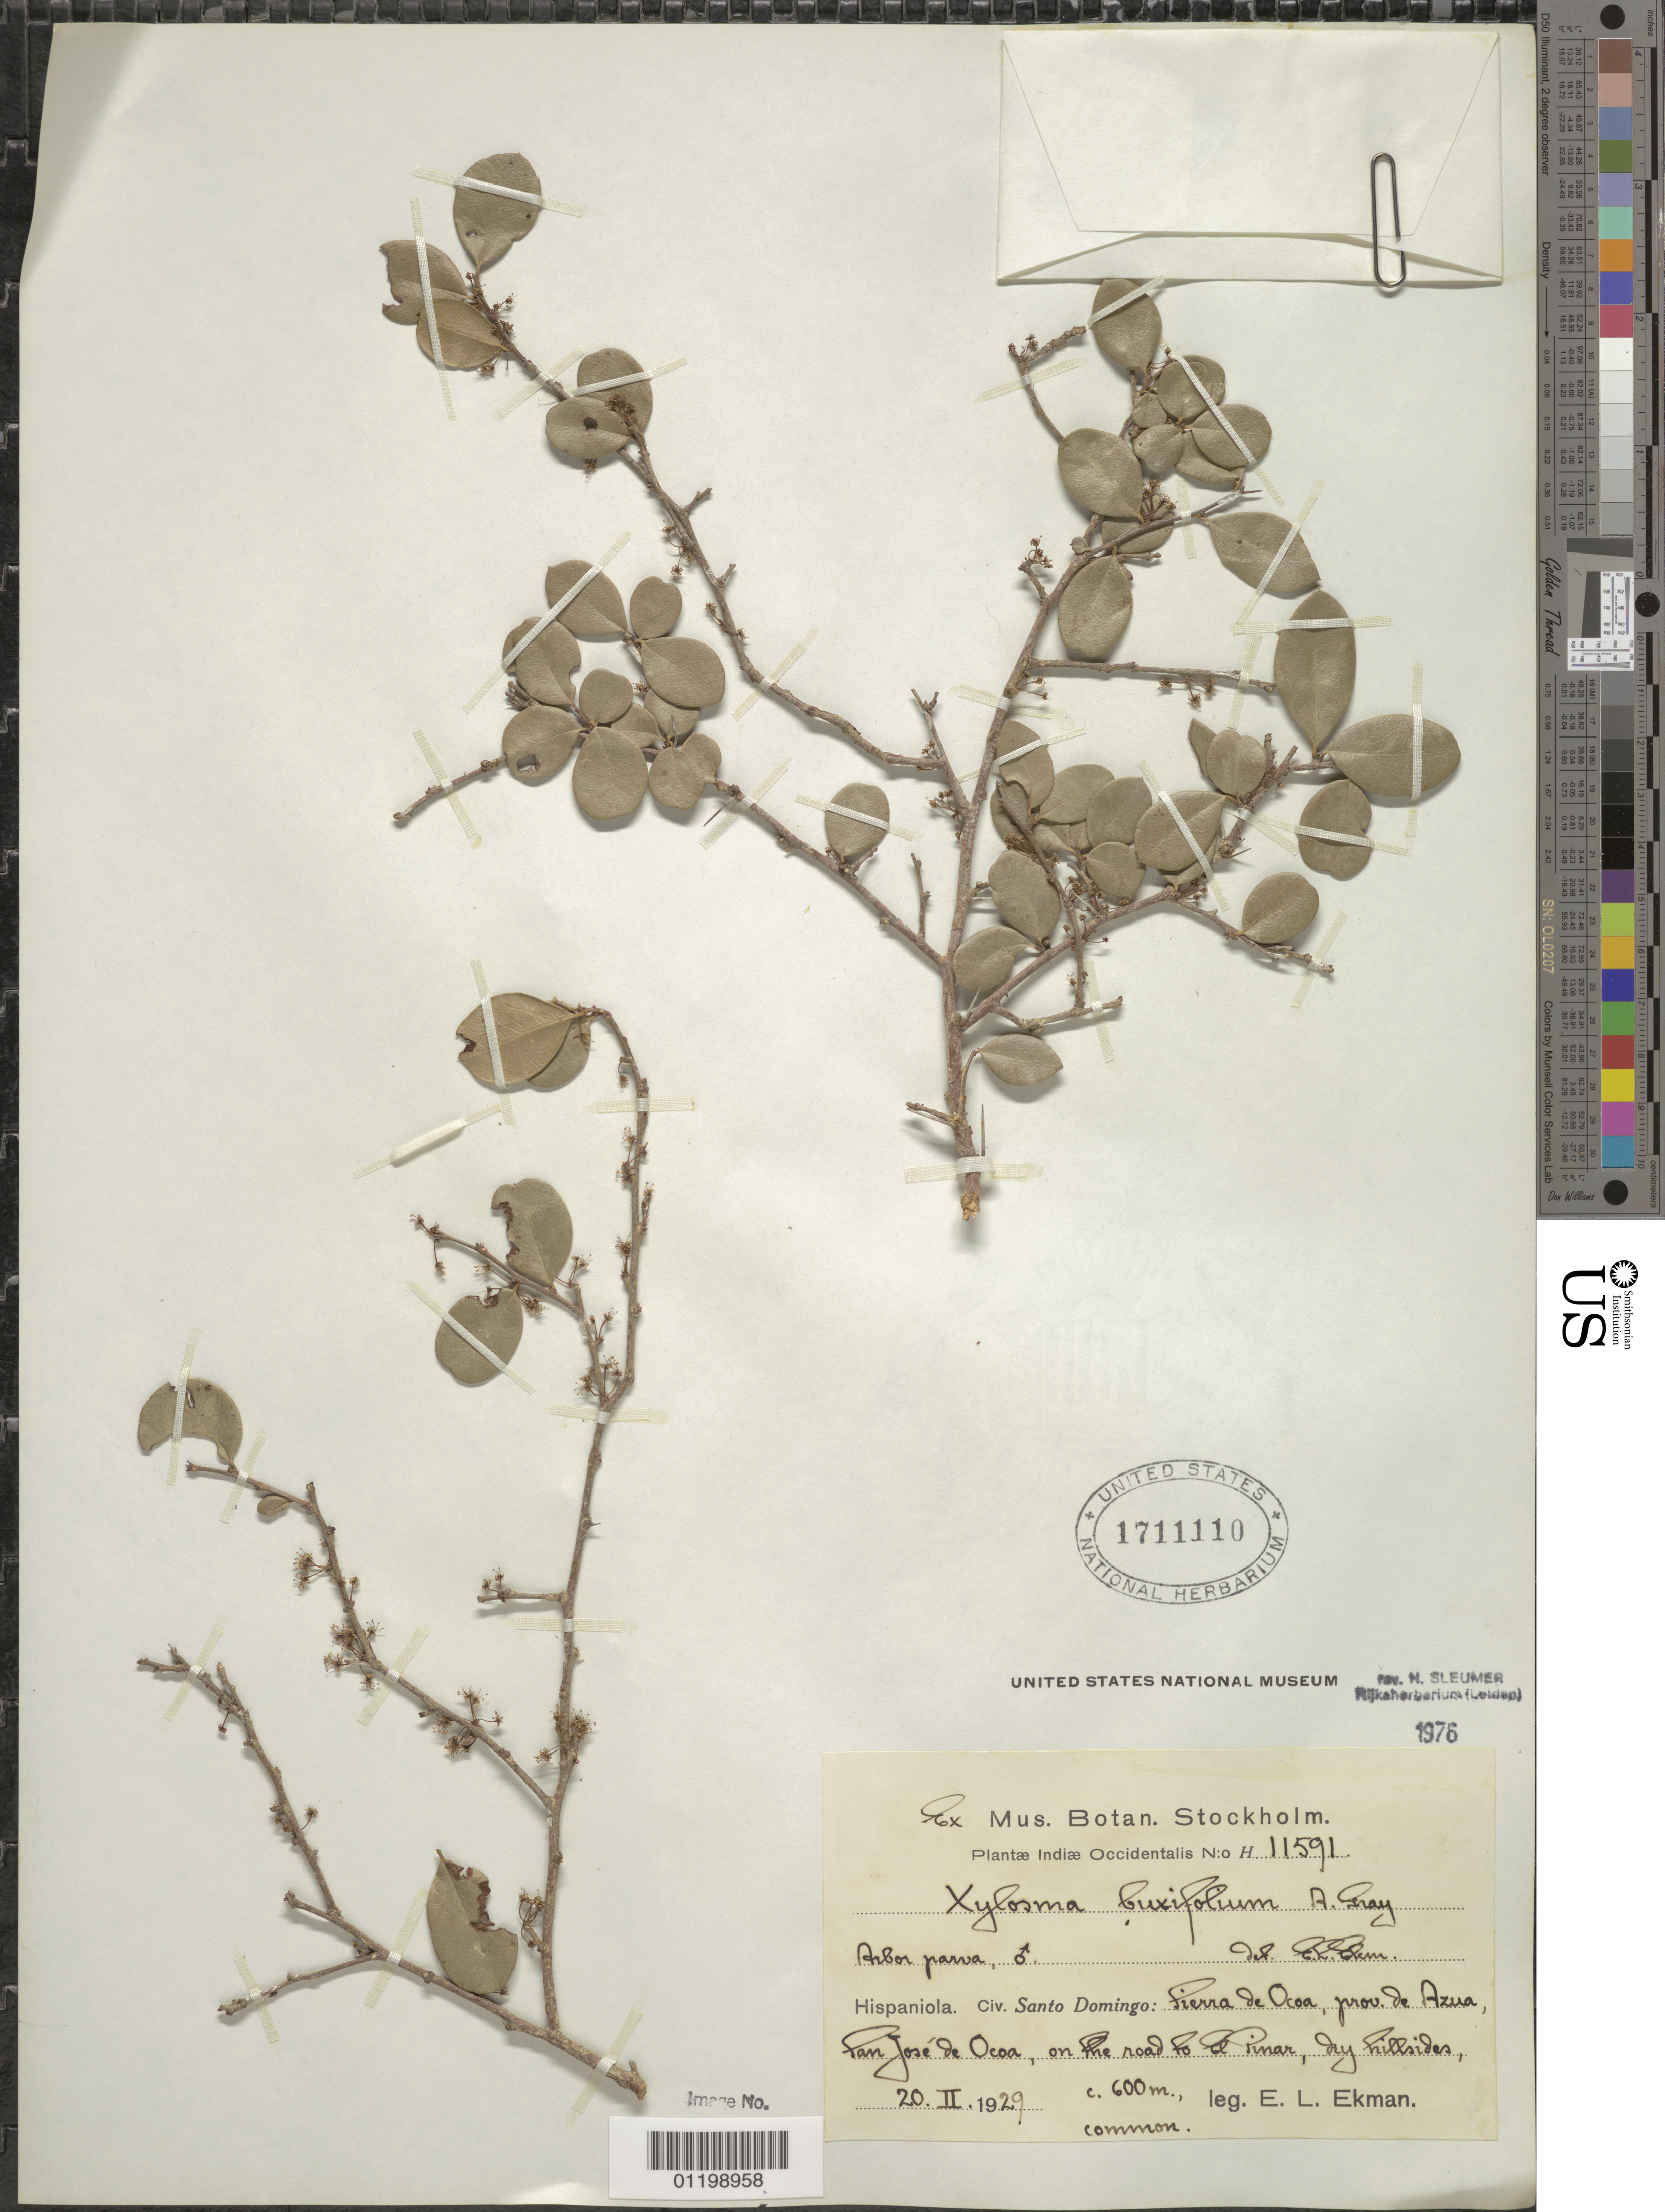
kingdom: Plantae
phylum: Tracheophyta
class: Magnoliopsida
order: Malpighiales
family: Salicaceae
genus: Xylosma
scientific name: Xylosma buxifolia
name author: A. Gray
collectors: E. L. Ekman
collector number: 11591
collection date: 1929-02-20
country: Dominican Republic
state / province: Azua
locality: Santo Domingo, San Jose, on the road to El Pinar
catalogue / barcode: US 1711110